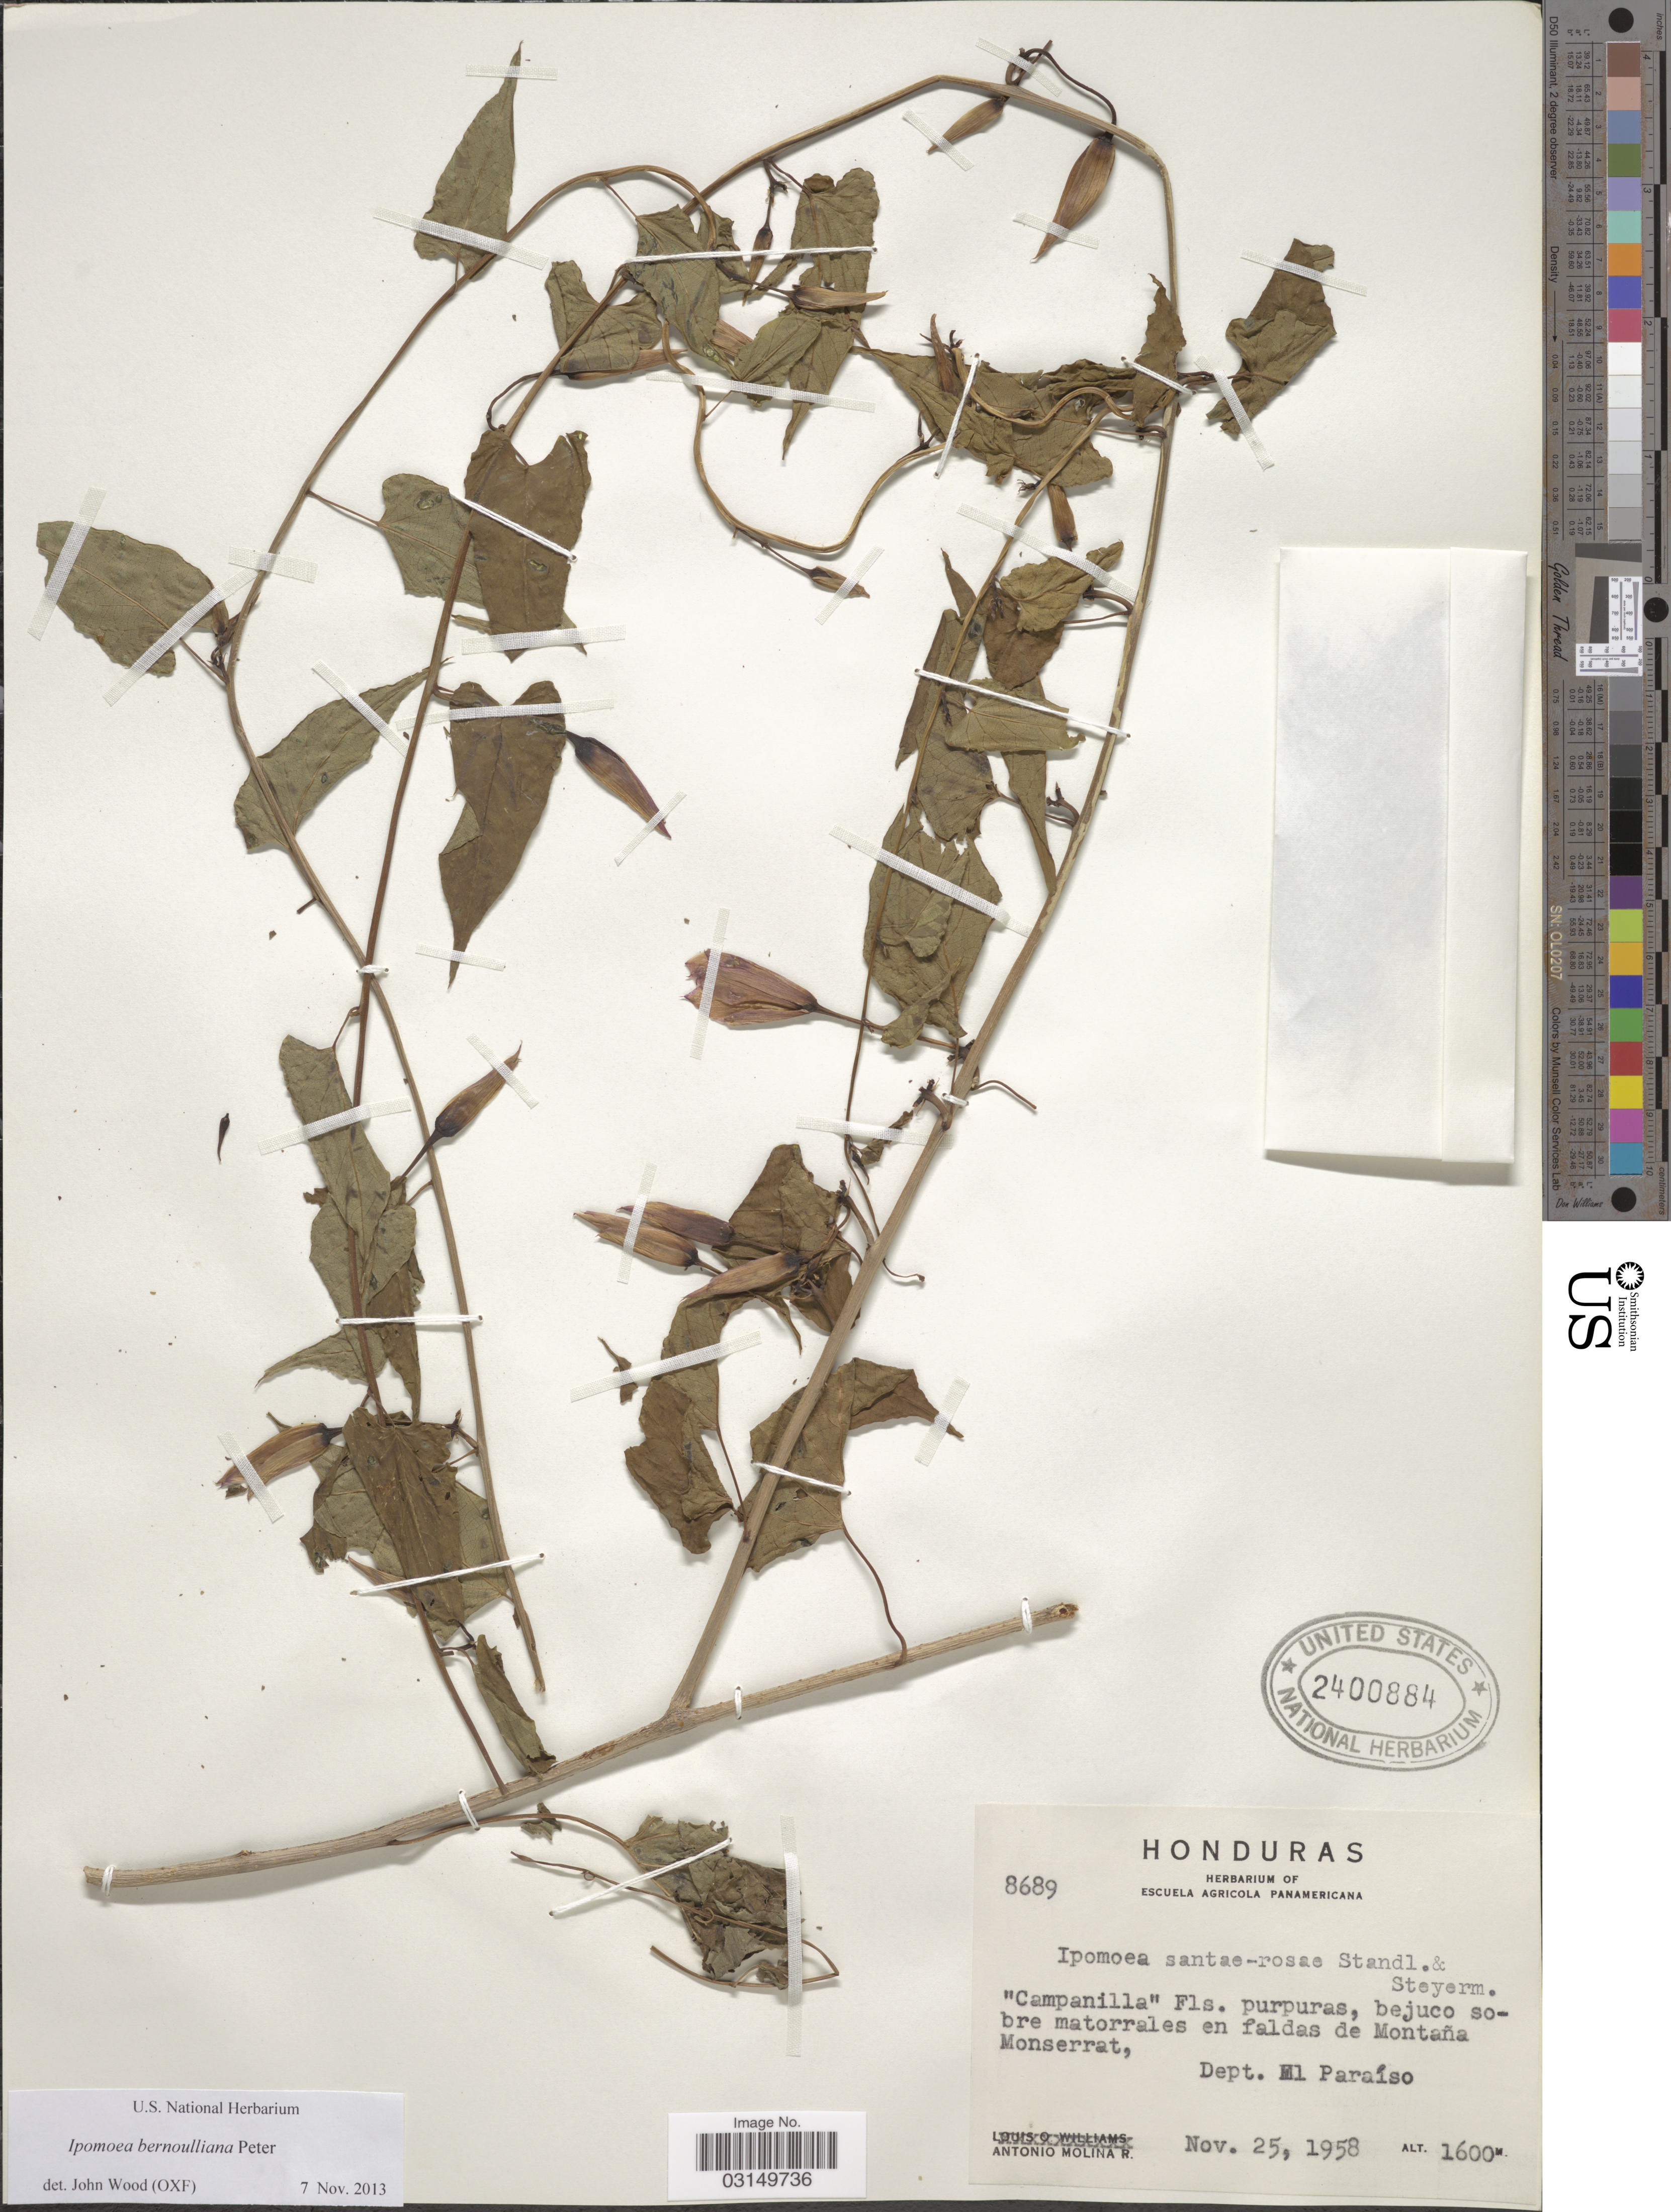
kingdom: Plantae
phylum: Tracheophyta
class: Magnoliopsida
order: Solanales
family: Convolvulaceae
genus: Ipomoea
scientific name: Ipomoea bernoulliana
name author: Peter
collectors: A. Molina R.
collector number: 8689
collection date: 1958-11-25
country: Honduras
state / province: El Paraíso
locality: Bejuco sobre matorrales en faldas de Montaña Monserrat, Dept. El Paraíso.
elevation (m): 1600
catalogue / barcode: US 2400884